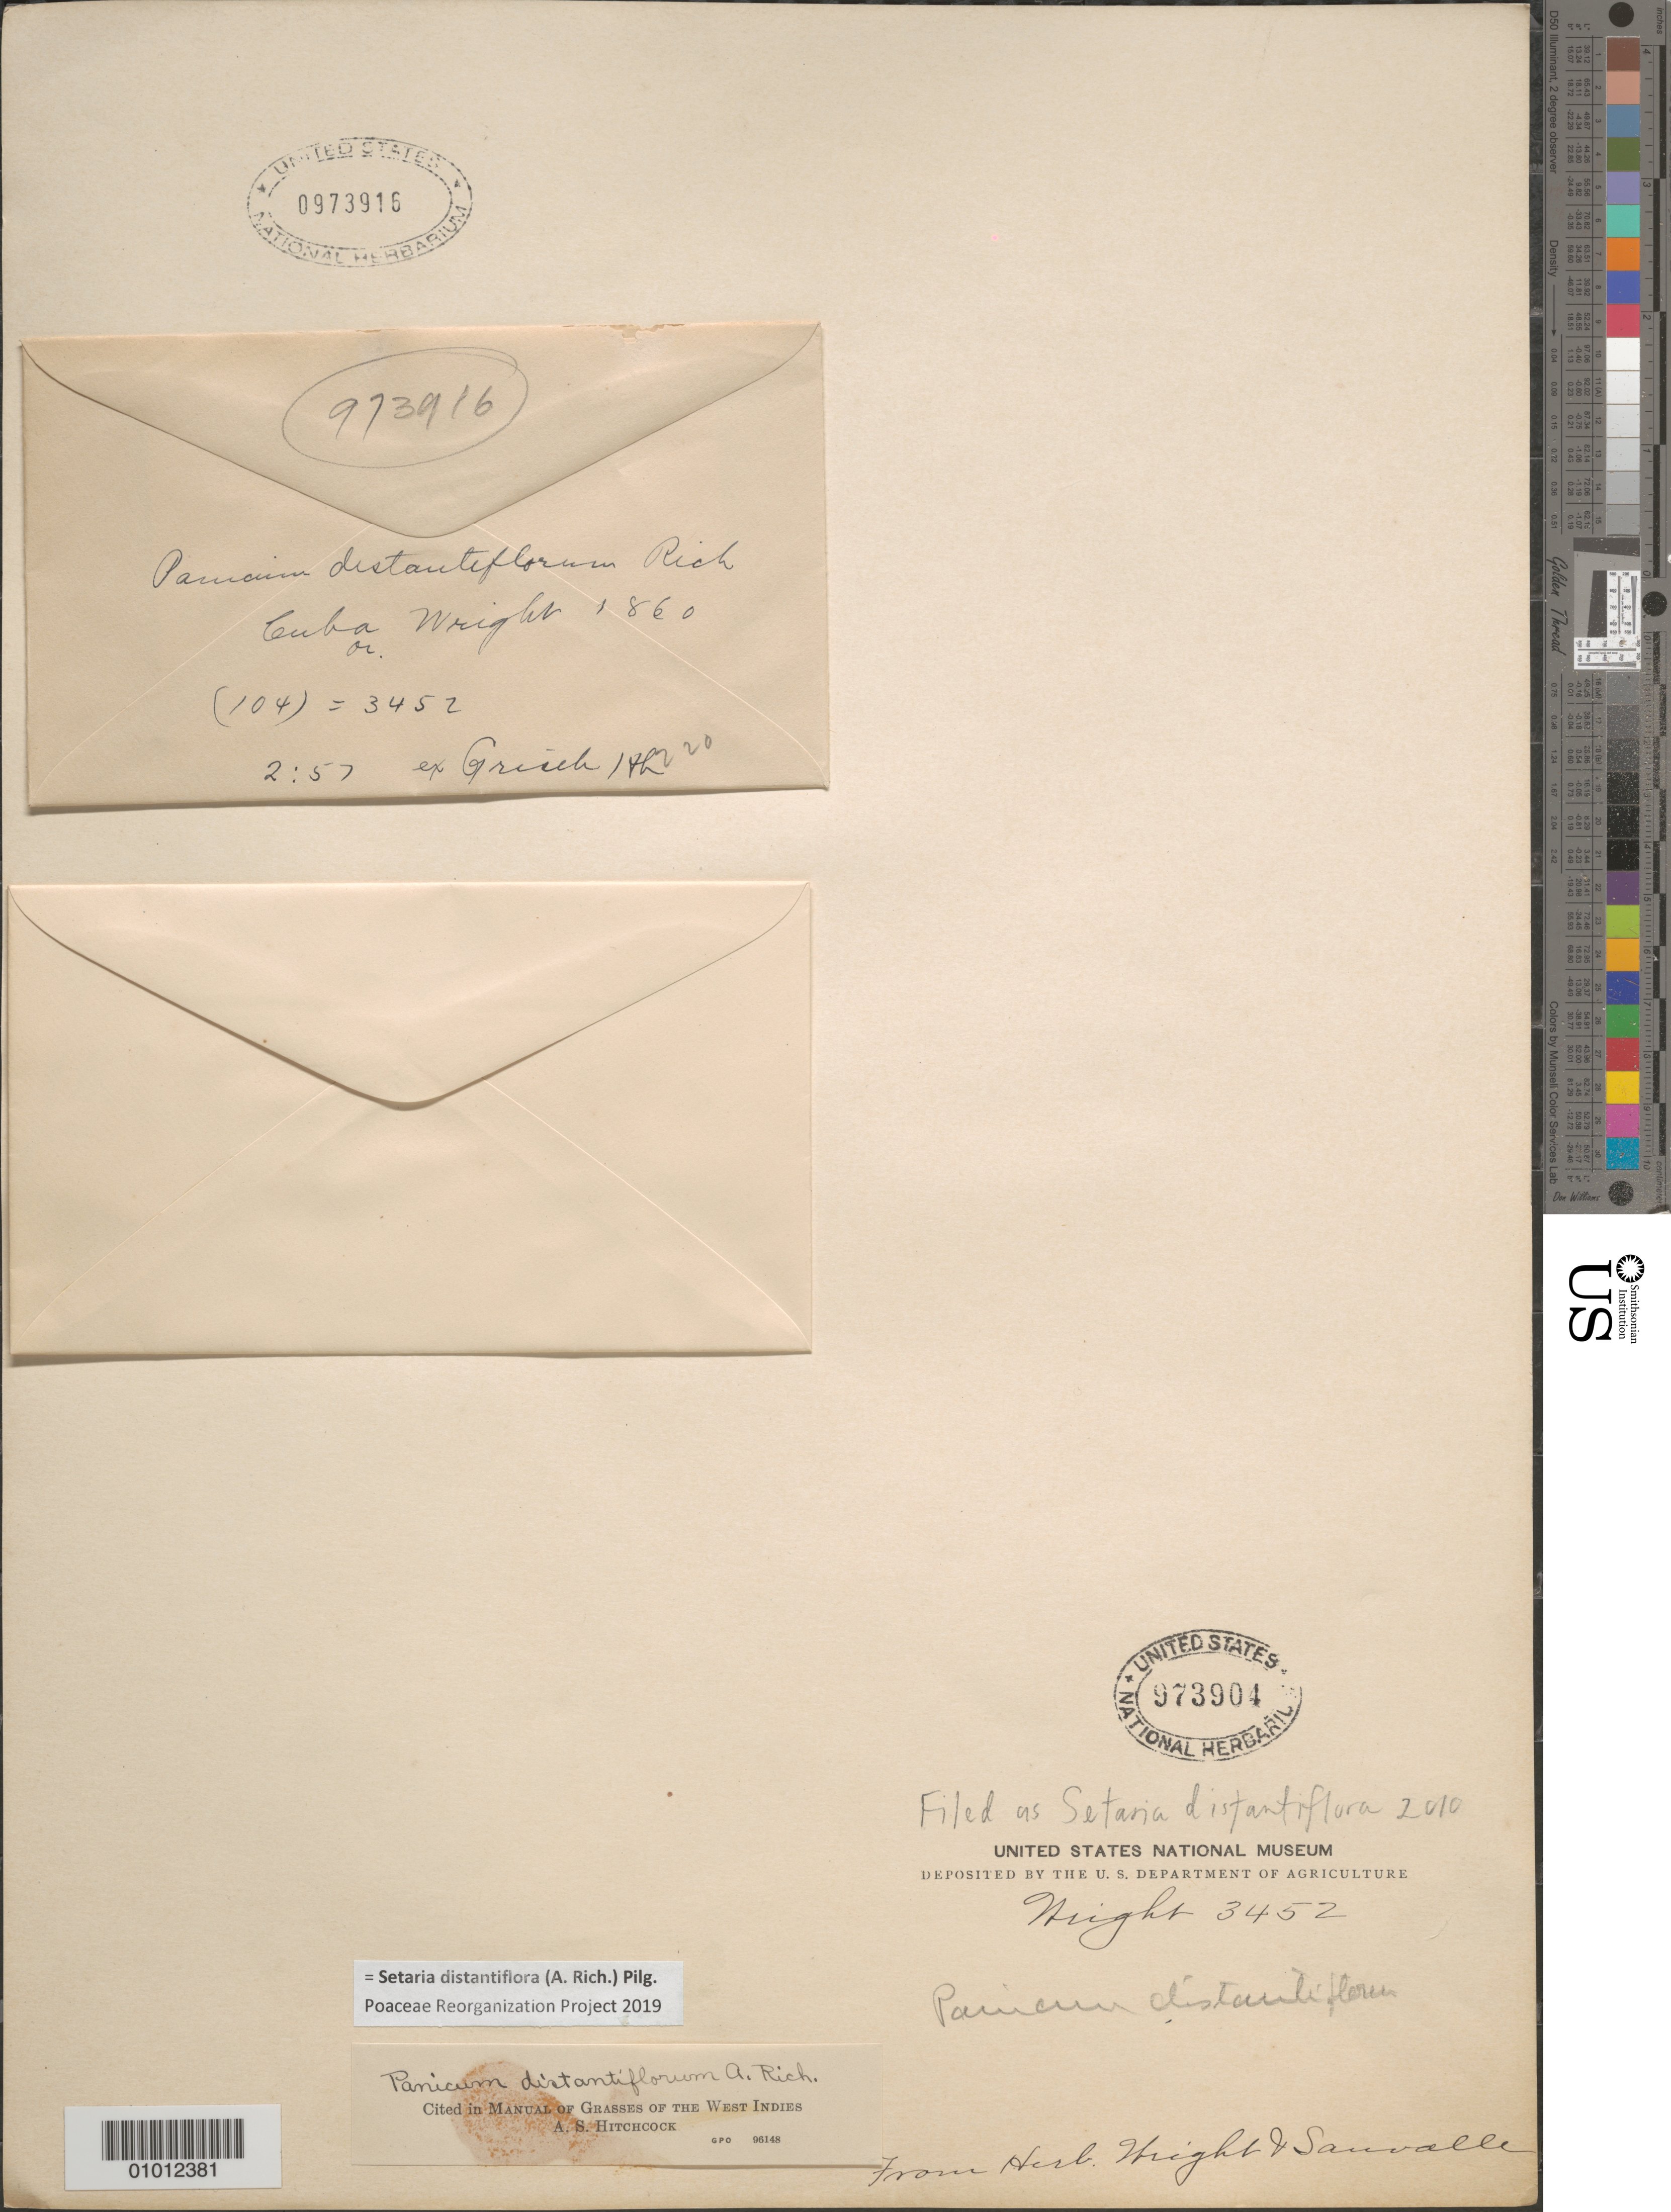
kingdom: Plantae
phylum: Tracheophyta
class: Liliopsida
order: Poales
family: Poaceae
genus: Setaria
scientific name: Setaria distantiflora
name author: (A. Rich.) Pilg.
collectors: C. Wright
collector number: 3452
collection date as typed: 1860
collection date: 1860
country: Cuba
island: Cuba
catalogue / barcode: US 973916